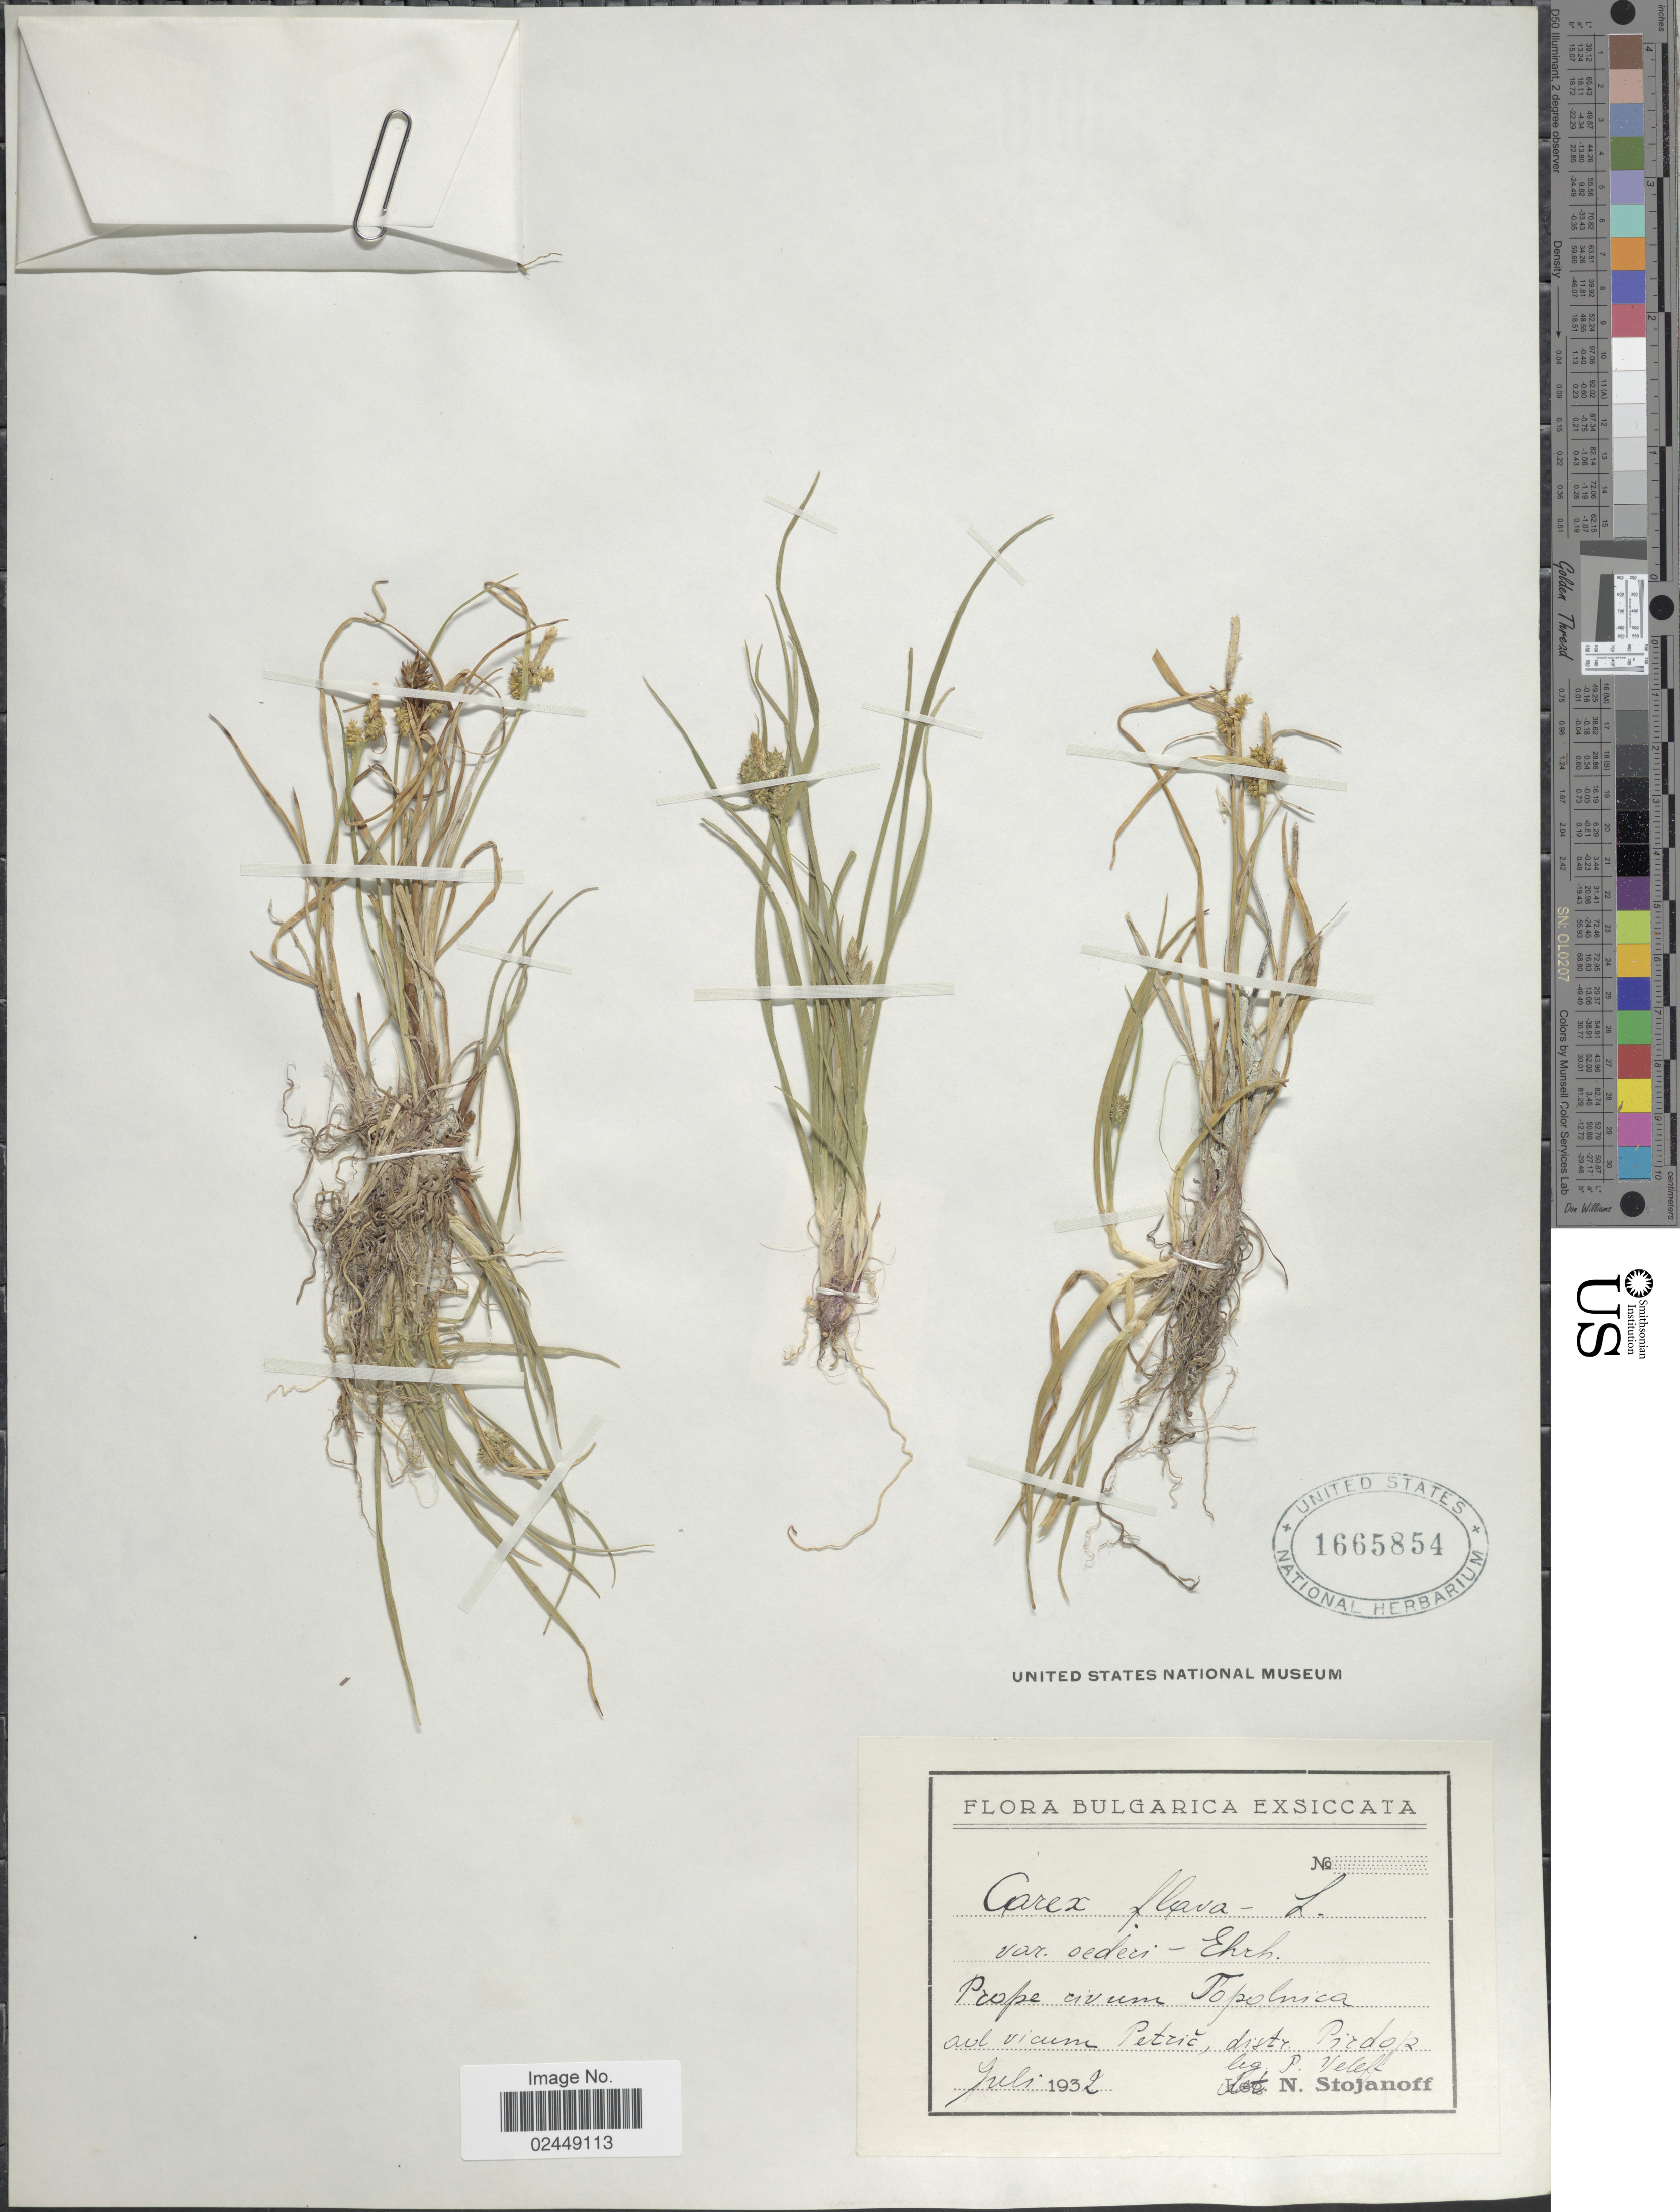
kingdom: Plantae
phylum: Tracheophyta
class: Liliopsida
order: Poales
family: Cyperaceae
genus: Carex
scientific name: Carex flava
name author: L.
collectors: P. Veleff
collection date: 1932-07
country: Bulgaria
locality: Prope civum Topolmica ad vicum Petric, distr Pirdoz [interpreted]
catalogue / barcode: US 1665854